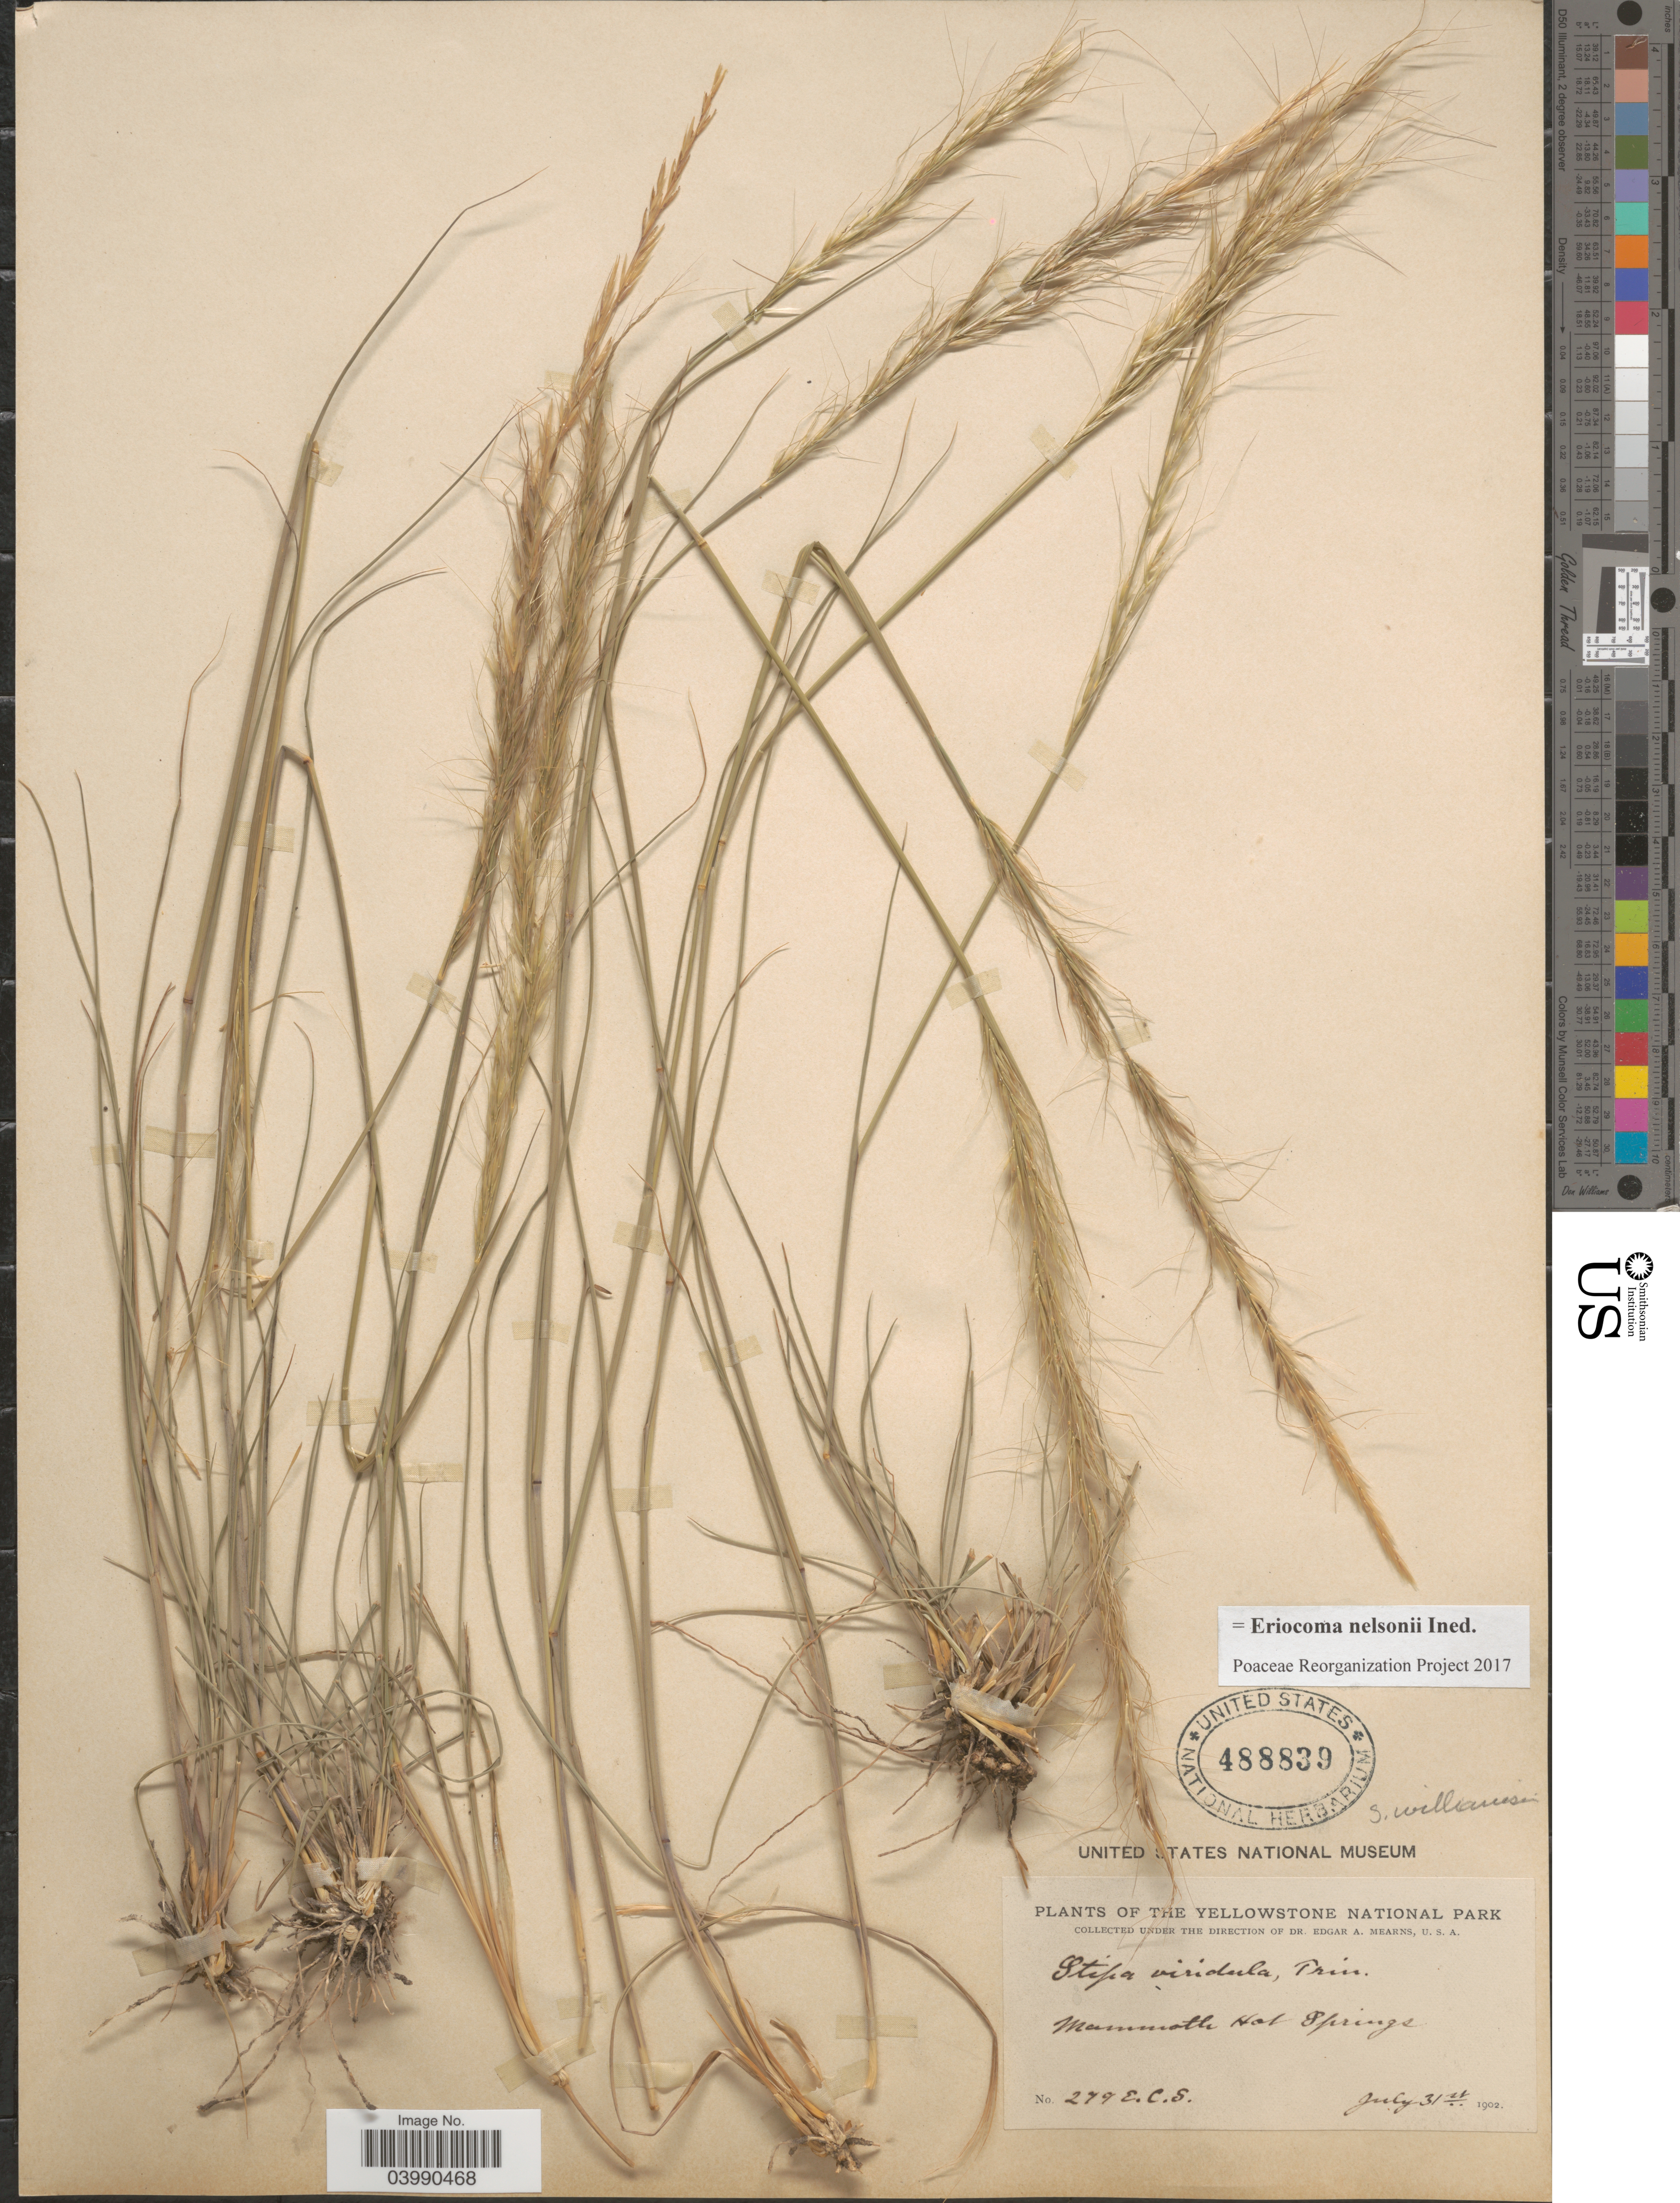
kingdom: Plantae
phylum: Tracheophyta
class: Liliopsida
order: Poales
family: Poaceae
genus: Eriocoma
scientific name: Eriocoma nelsonii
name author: (Scribn.) Romasch.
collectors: E. C. Smith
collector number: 279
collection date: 1902-07-31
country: United States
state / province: Wyoming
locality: Yellowstone National Park. Mammoth Hot Springs.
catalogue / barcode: US 488839